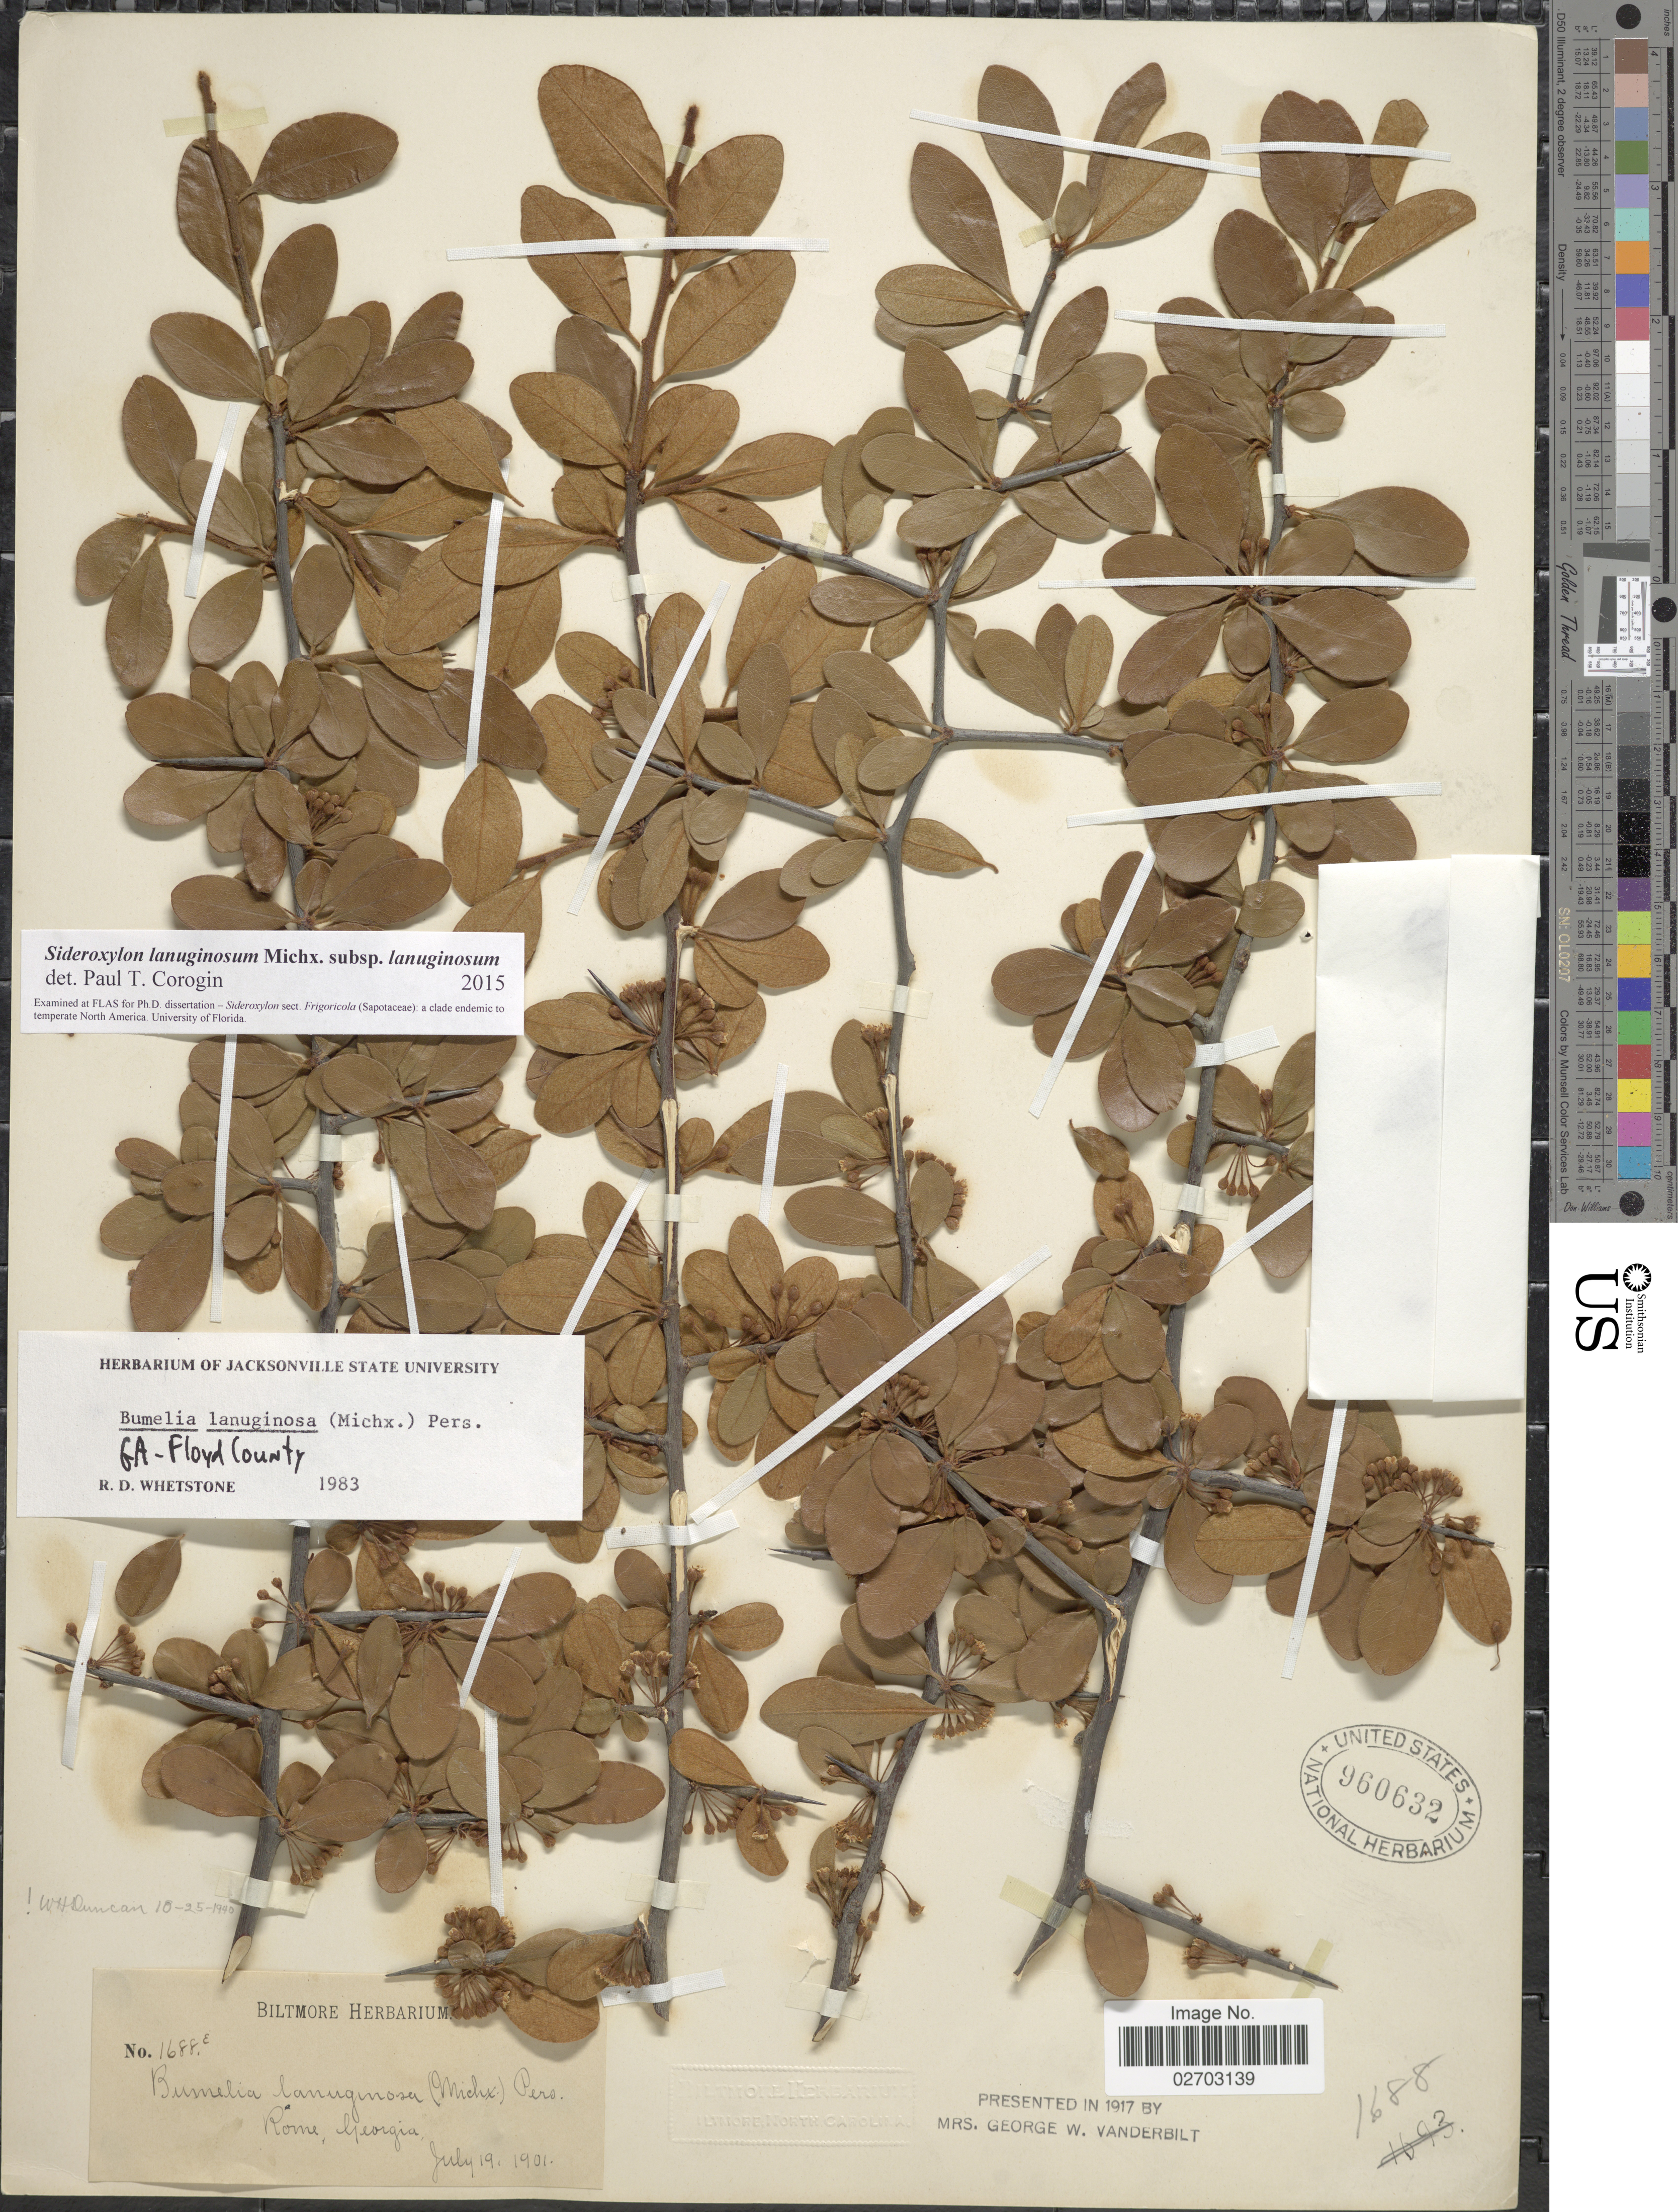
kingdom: Plantae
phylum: Tracheophyta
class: Magnoliopsida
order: Ericales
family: Sapotaceae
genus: Sideroxylon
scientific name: Sideroxylon lanuginosum subsp. lanuginosum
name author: Michx.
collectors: ex herb. Biltmore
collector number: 1688e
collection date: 1901-07-19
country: United States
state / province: Georgia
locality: Rome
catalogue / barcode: US 960632